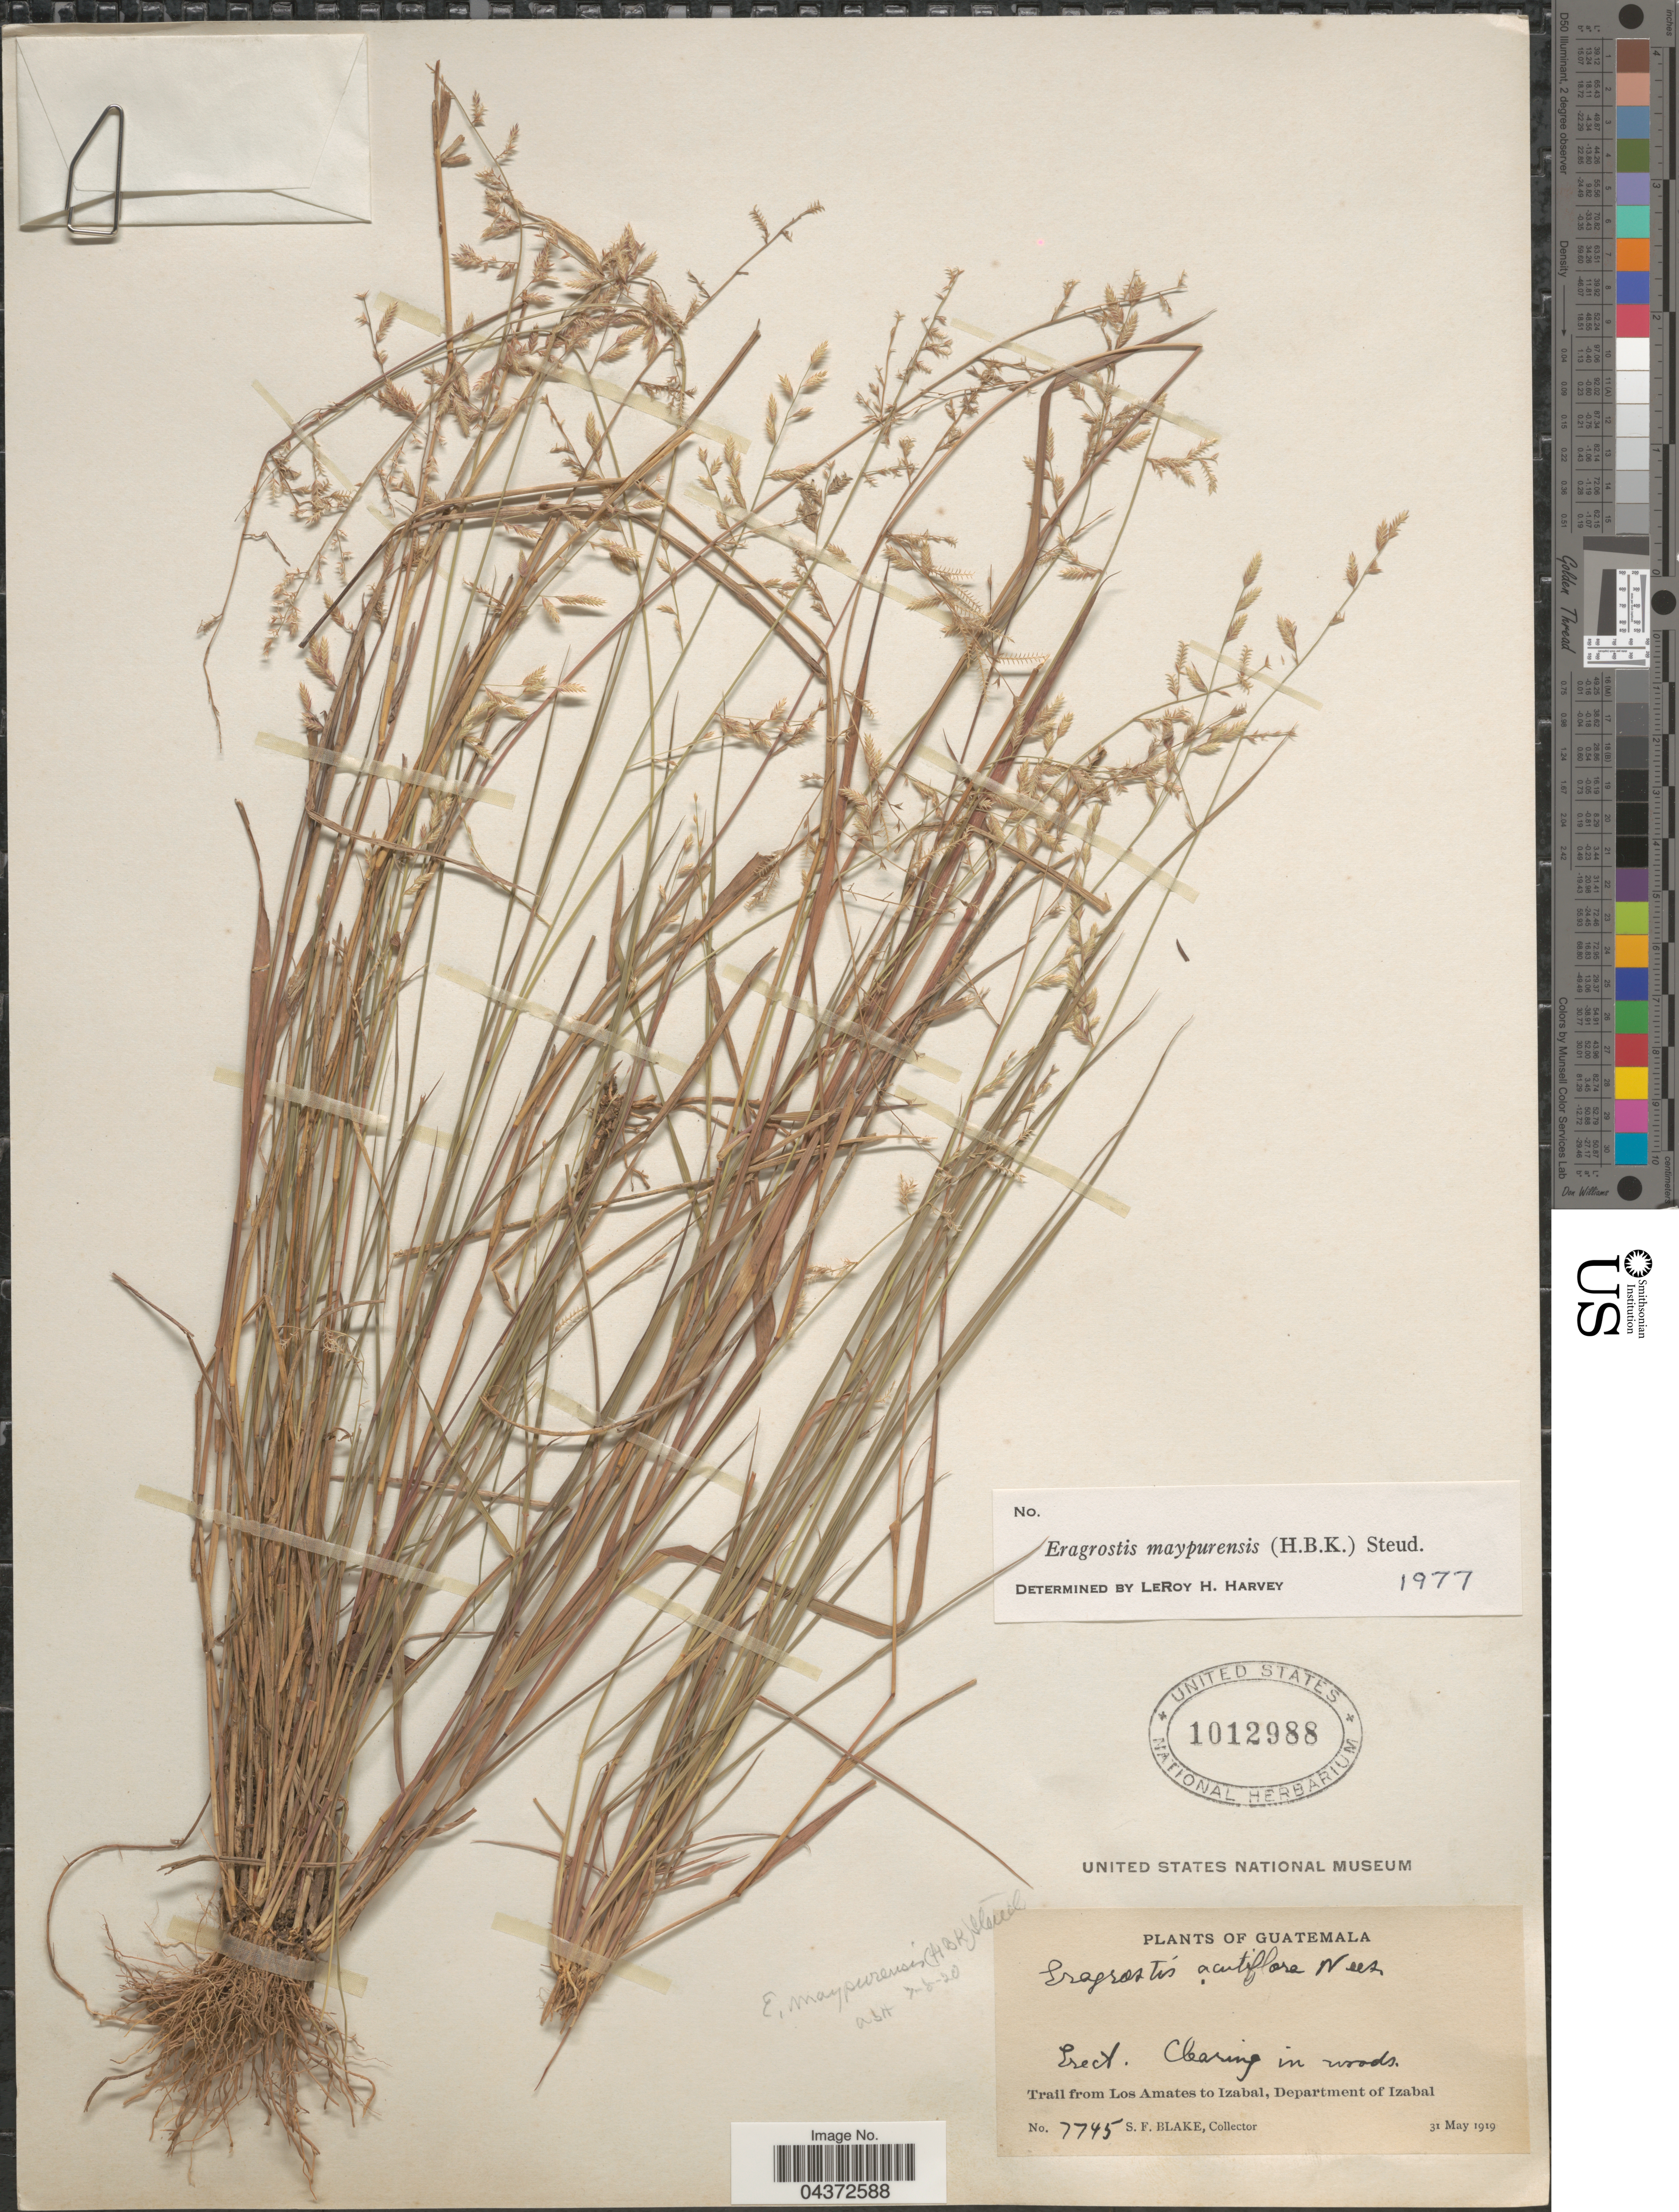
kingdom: Plantae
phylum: Tracheophyta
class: Liliopsida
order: Poales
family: Poaceae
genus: Eragrostis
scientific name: Eragrostis maypurensis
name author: (Kunth) Steud.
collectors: S. Blake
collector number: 7745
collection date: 1919-05-31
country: Guatemala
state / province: Izabal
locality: Trail from Los Amates to Izabal, Department of Izabal.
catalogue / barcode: US 1012988